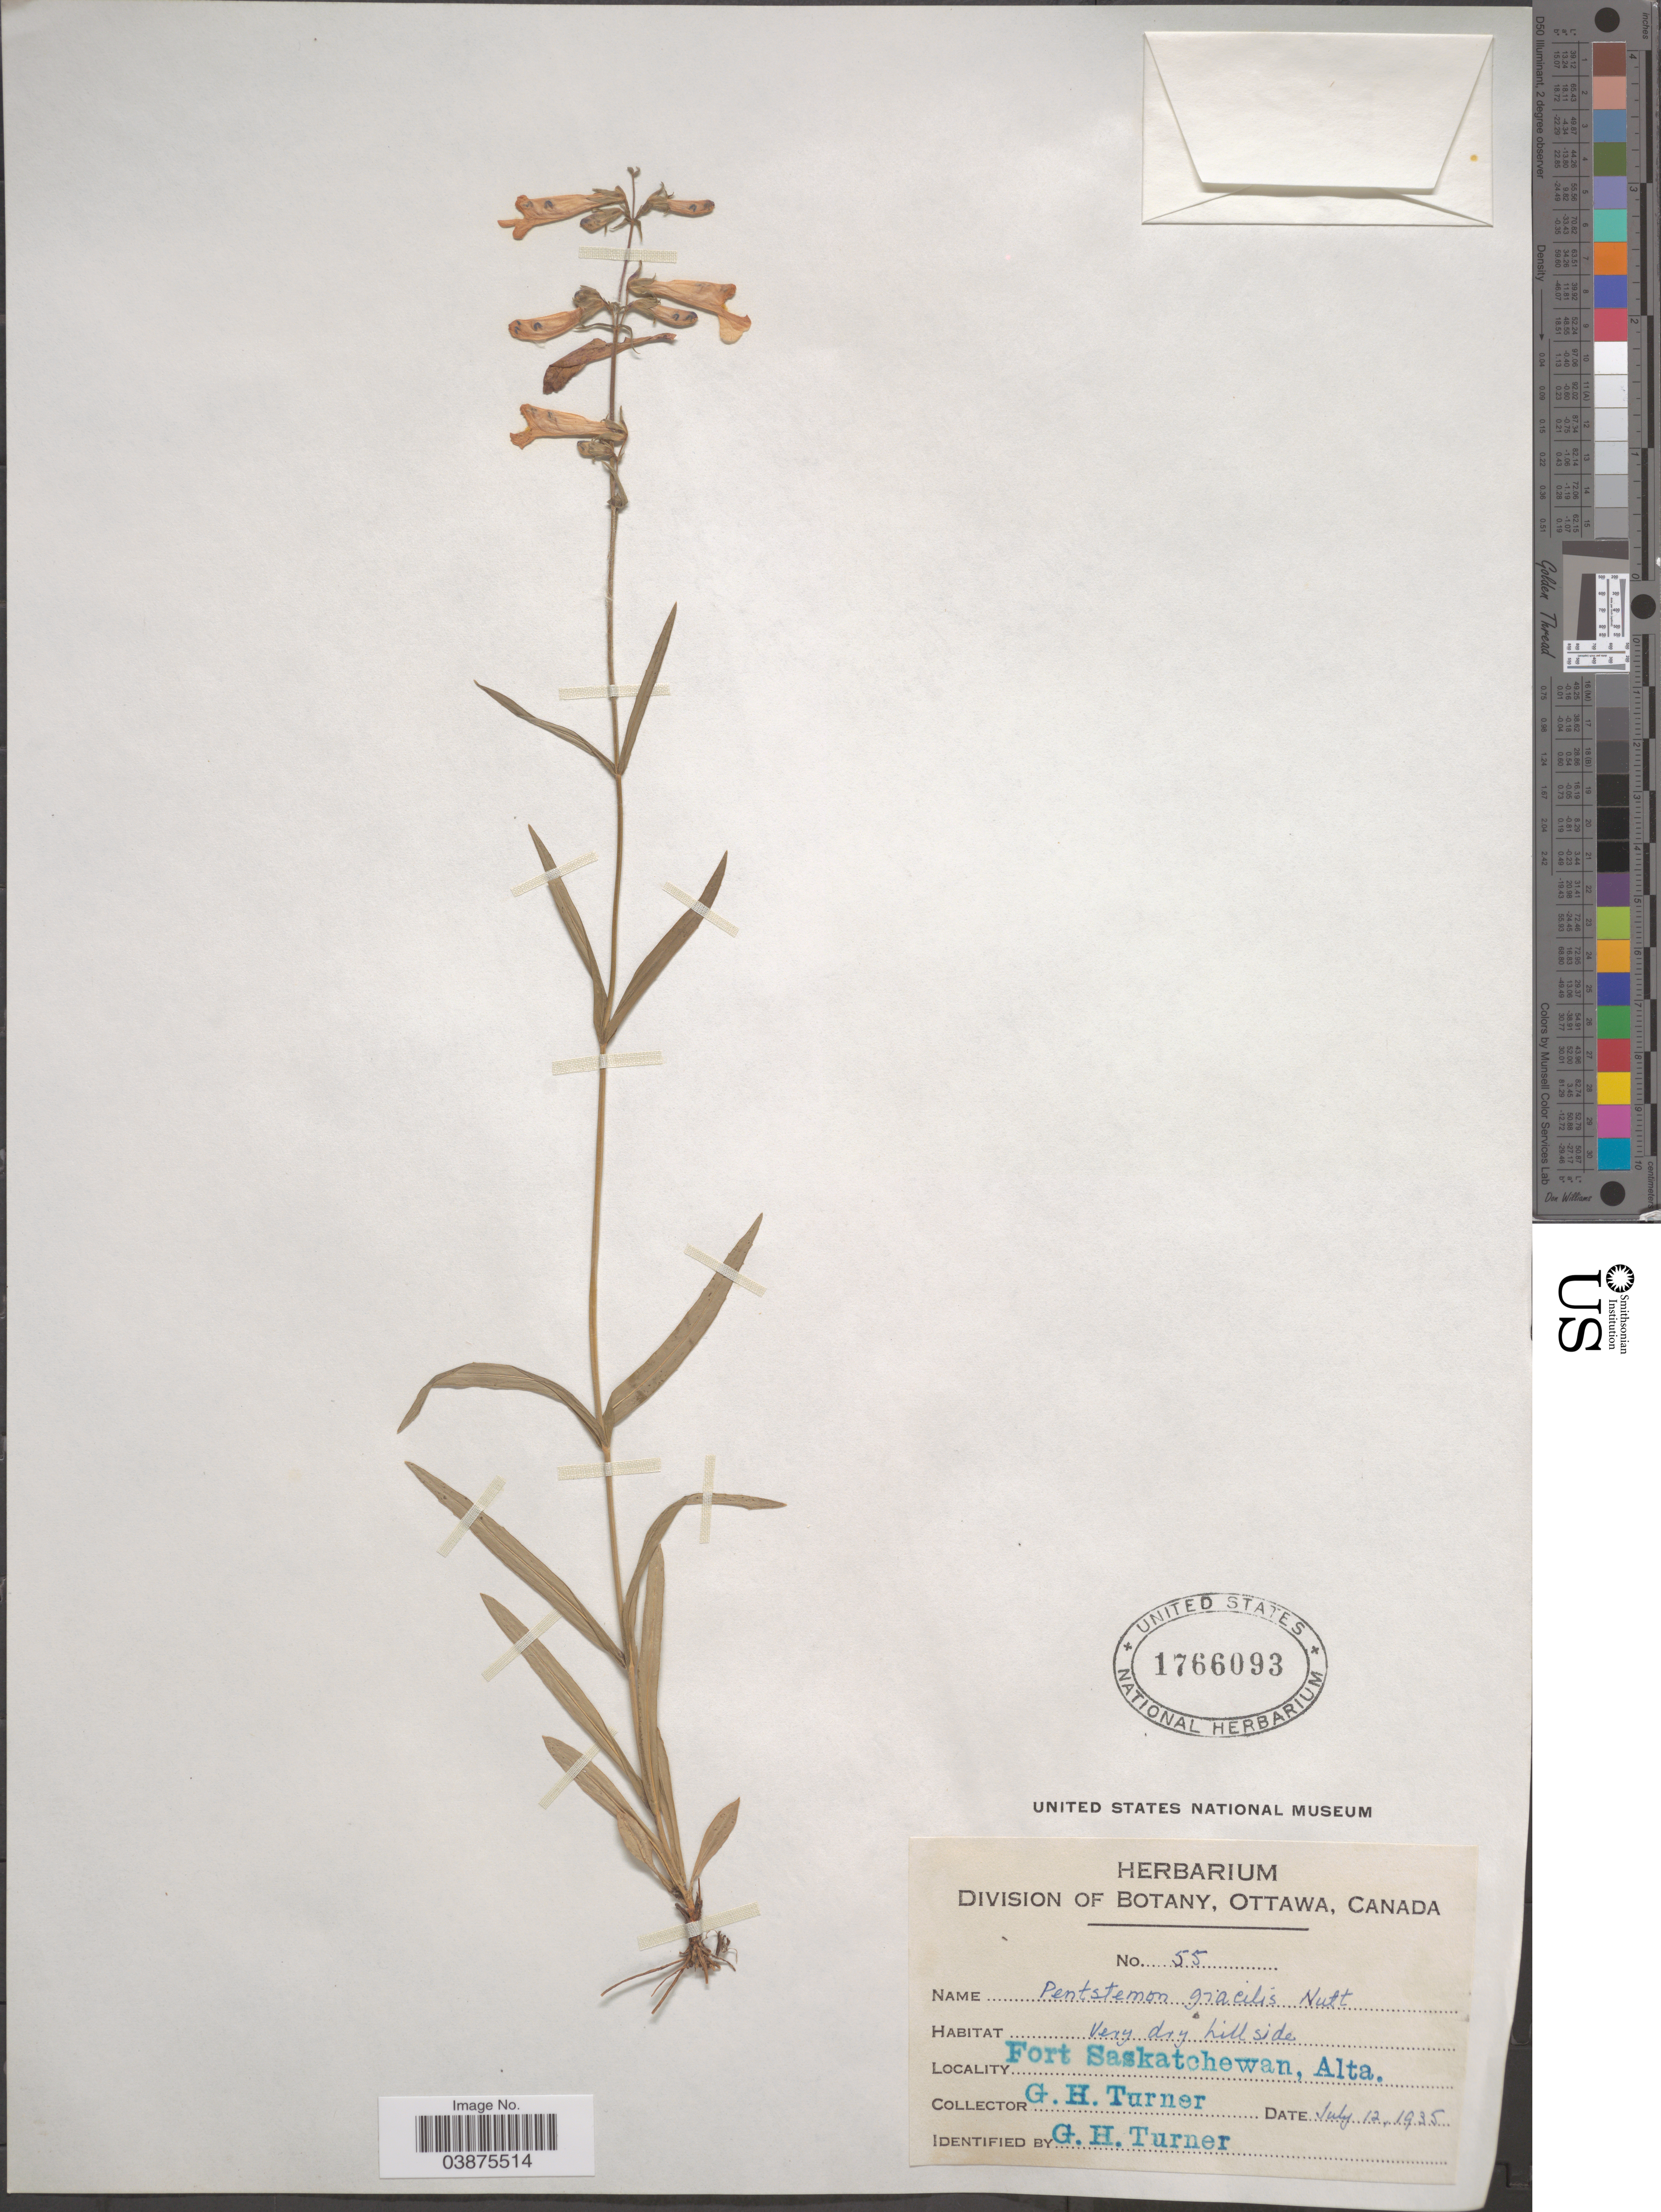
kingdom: Plantae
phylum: Tracheophyta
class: Magnoliopsida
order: Lamiales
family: Plantaginaceae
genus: Penstemon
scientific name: Penstemon gracilis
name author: Nutt.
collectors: G. H. Turner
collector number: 55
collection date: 1935-07-12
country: Canada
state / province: Alberta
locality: Very dry hillside. Fort Saskatchewan, Alta.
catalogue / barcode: US 1766093